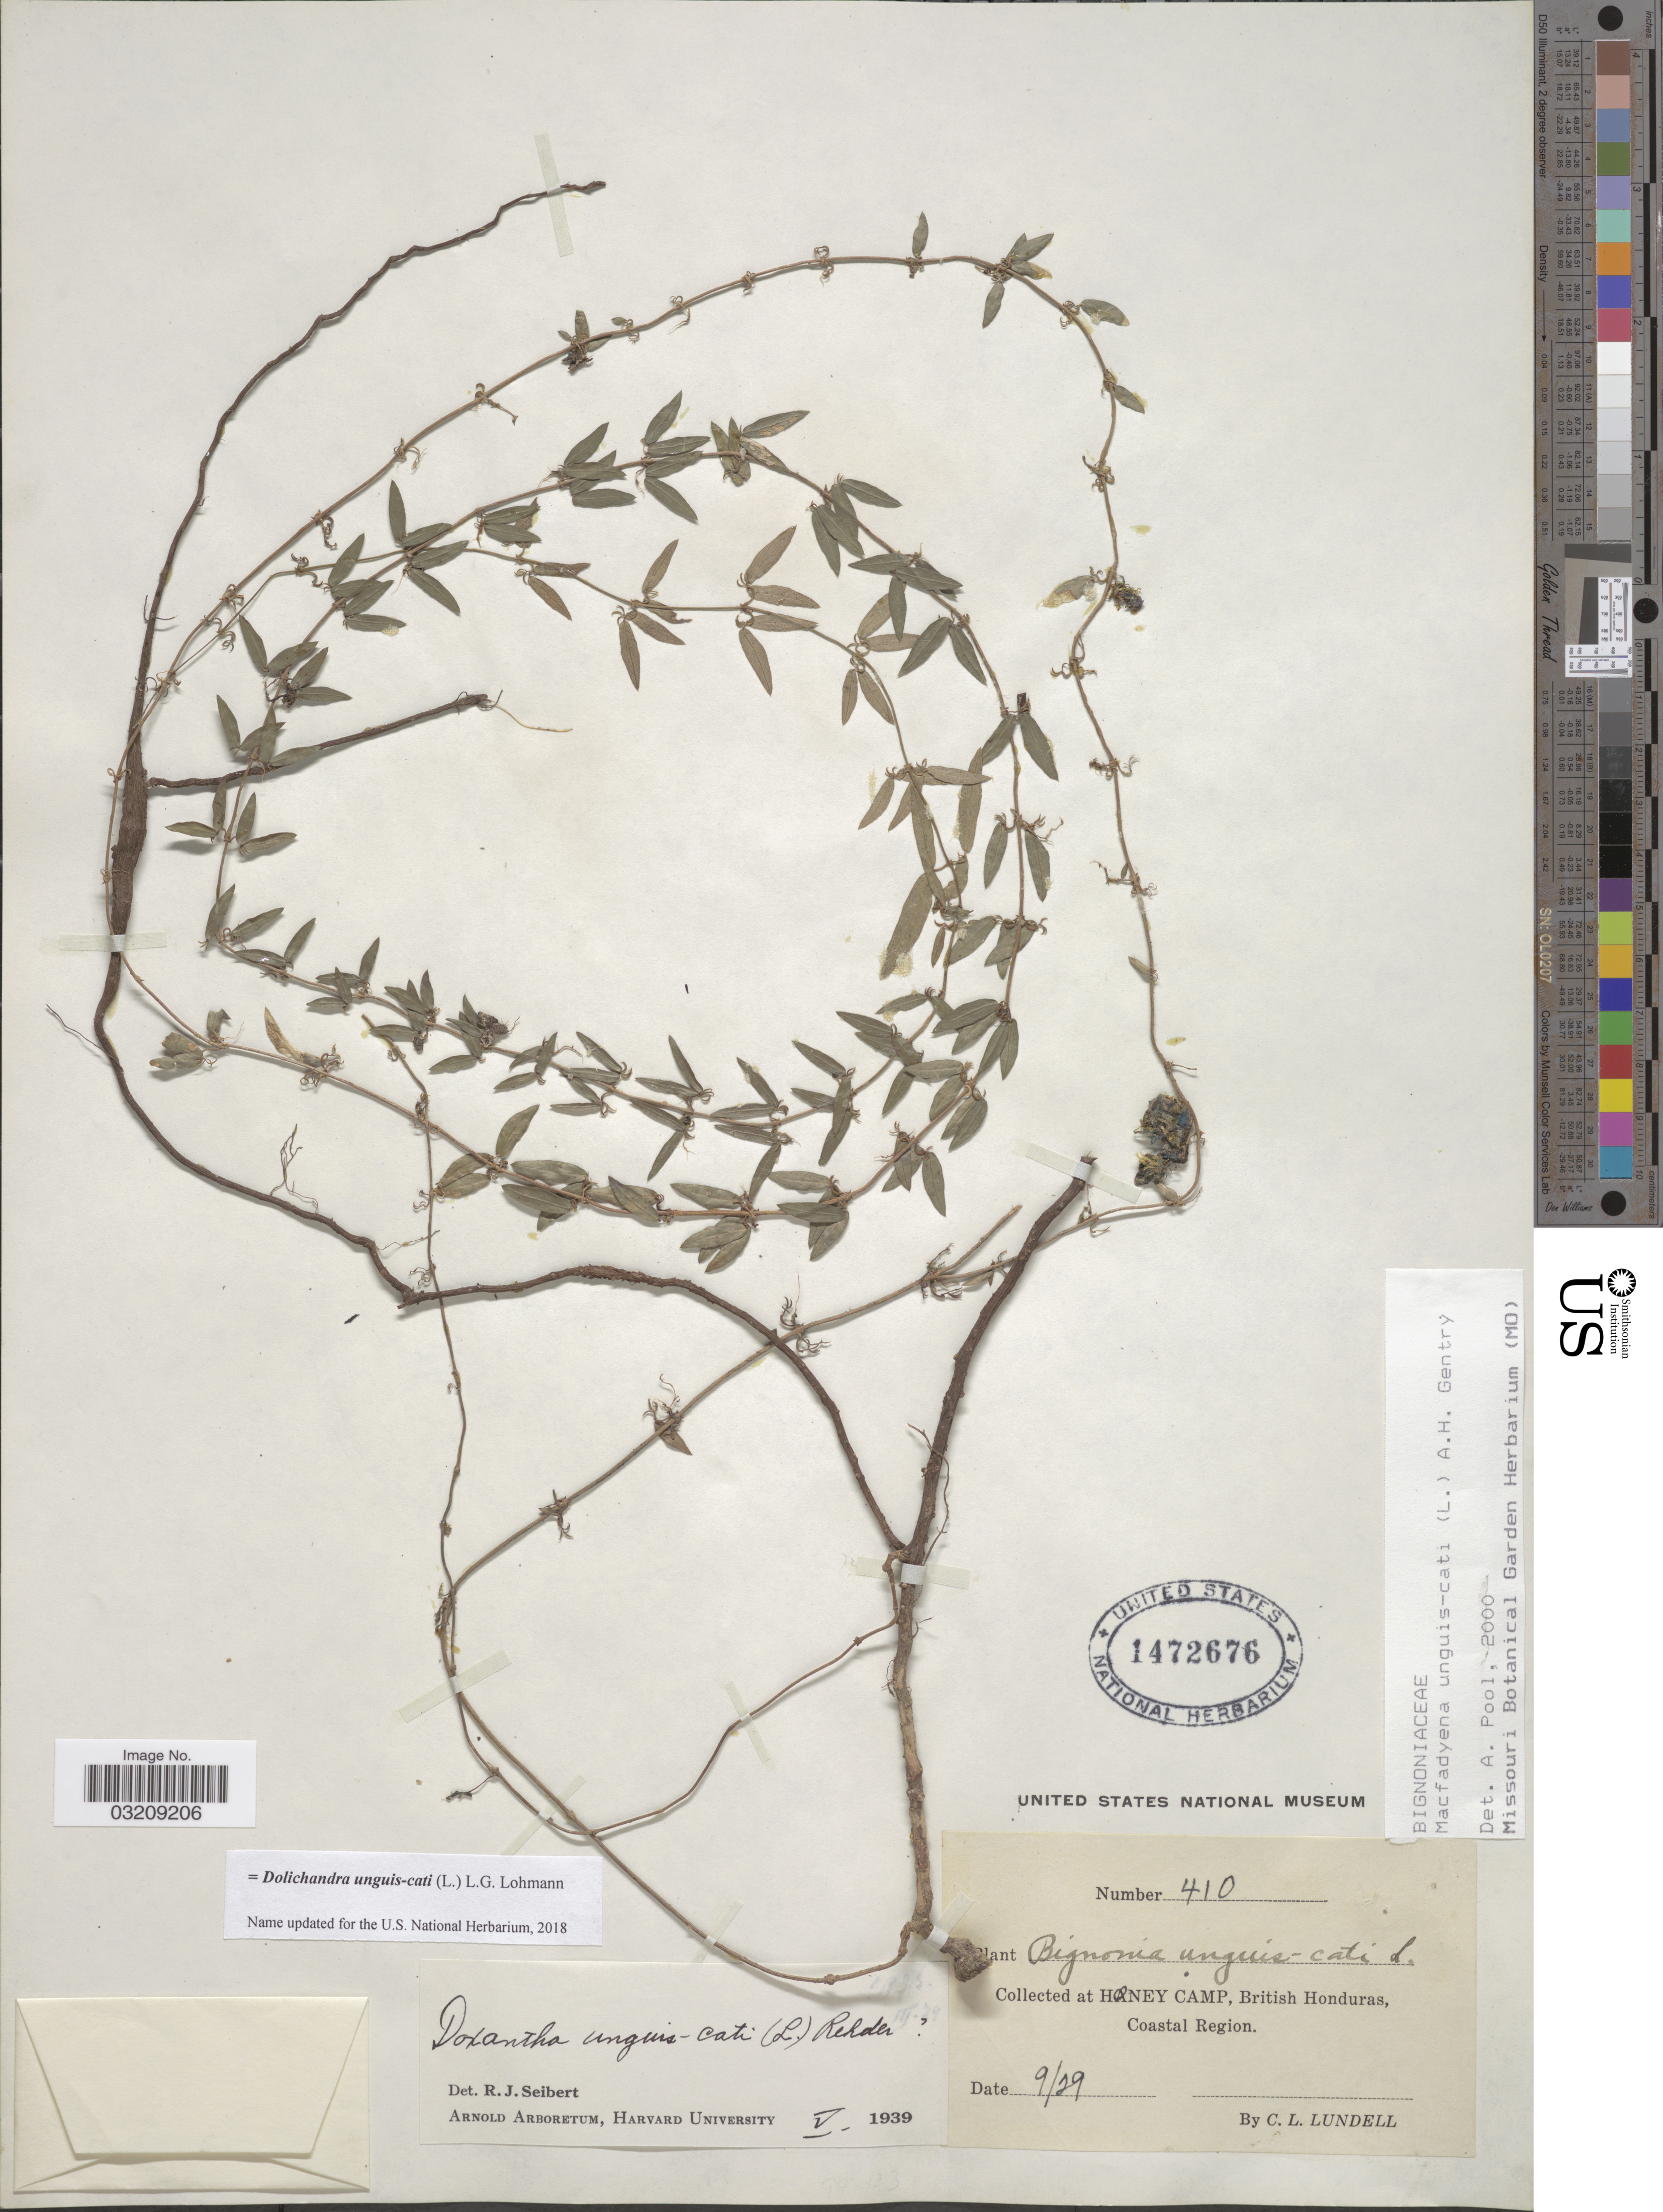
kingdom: Plantae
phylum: Tracheophyta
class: Magnoliopsida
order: Lamiales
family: Bignoniaceae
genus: Dolichandra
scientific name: Dolichandra unguis-cati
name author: (L.) L.G. Lohmann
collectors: C. L. Lundell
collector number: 410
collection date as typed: Transcribed d/m/y: /9/29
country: Belize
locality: Collected at Honey Camp, British Honduras, Coastal Region.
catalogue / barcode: US 1472676